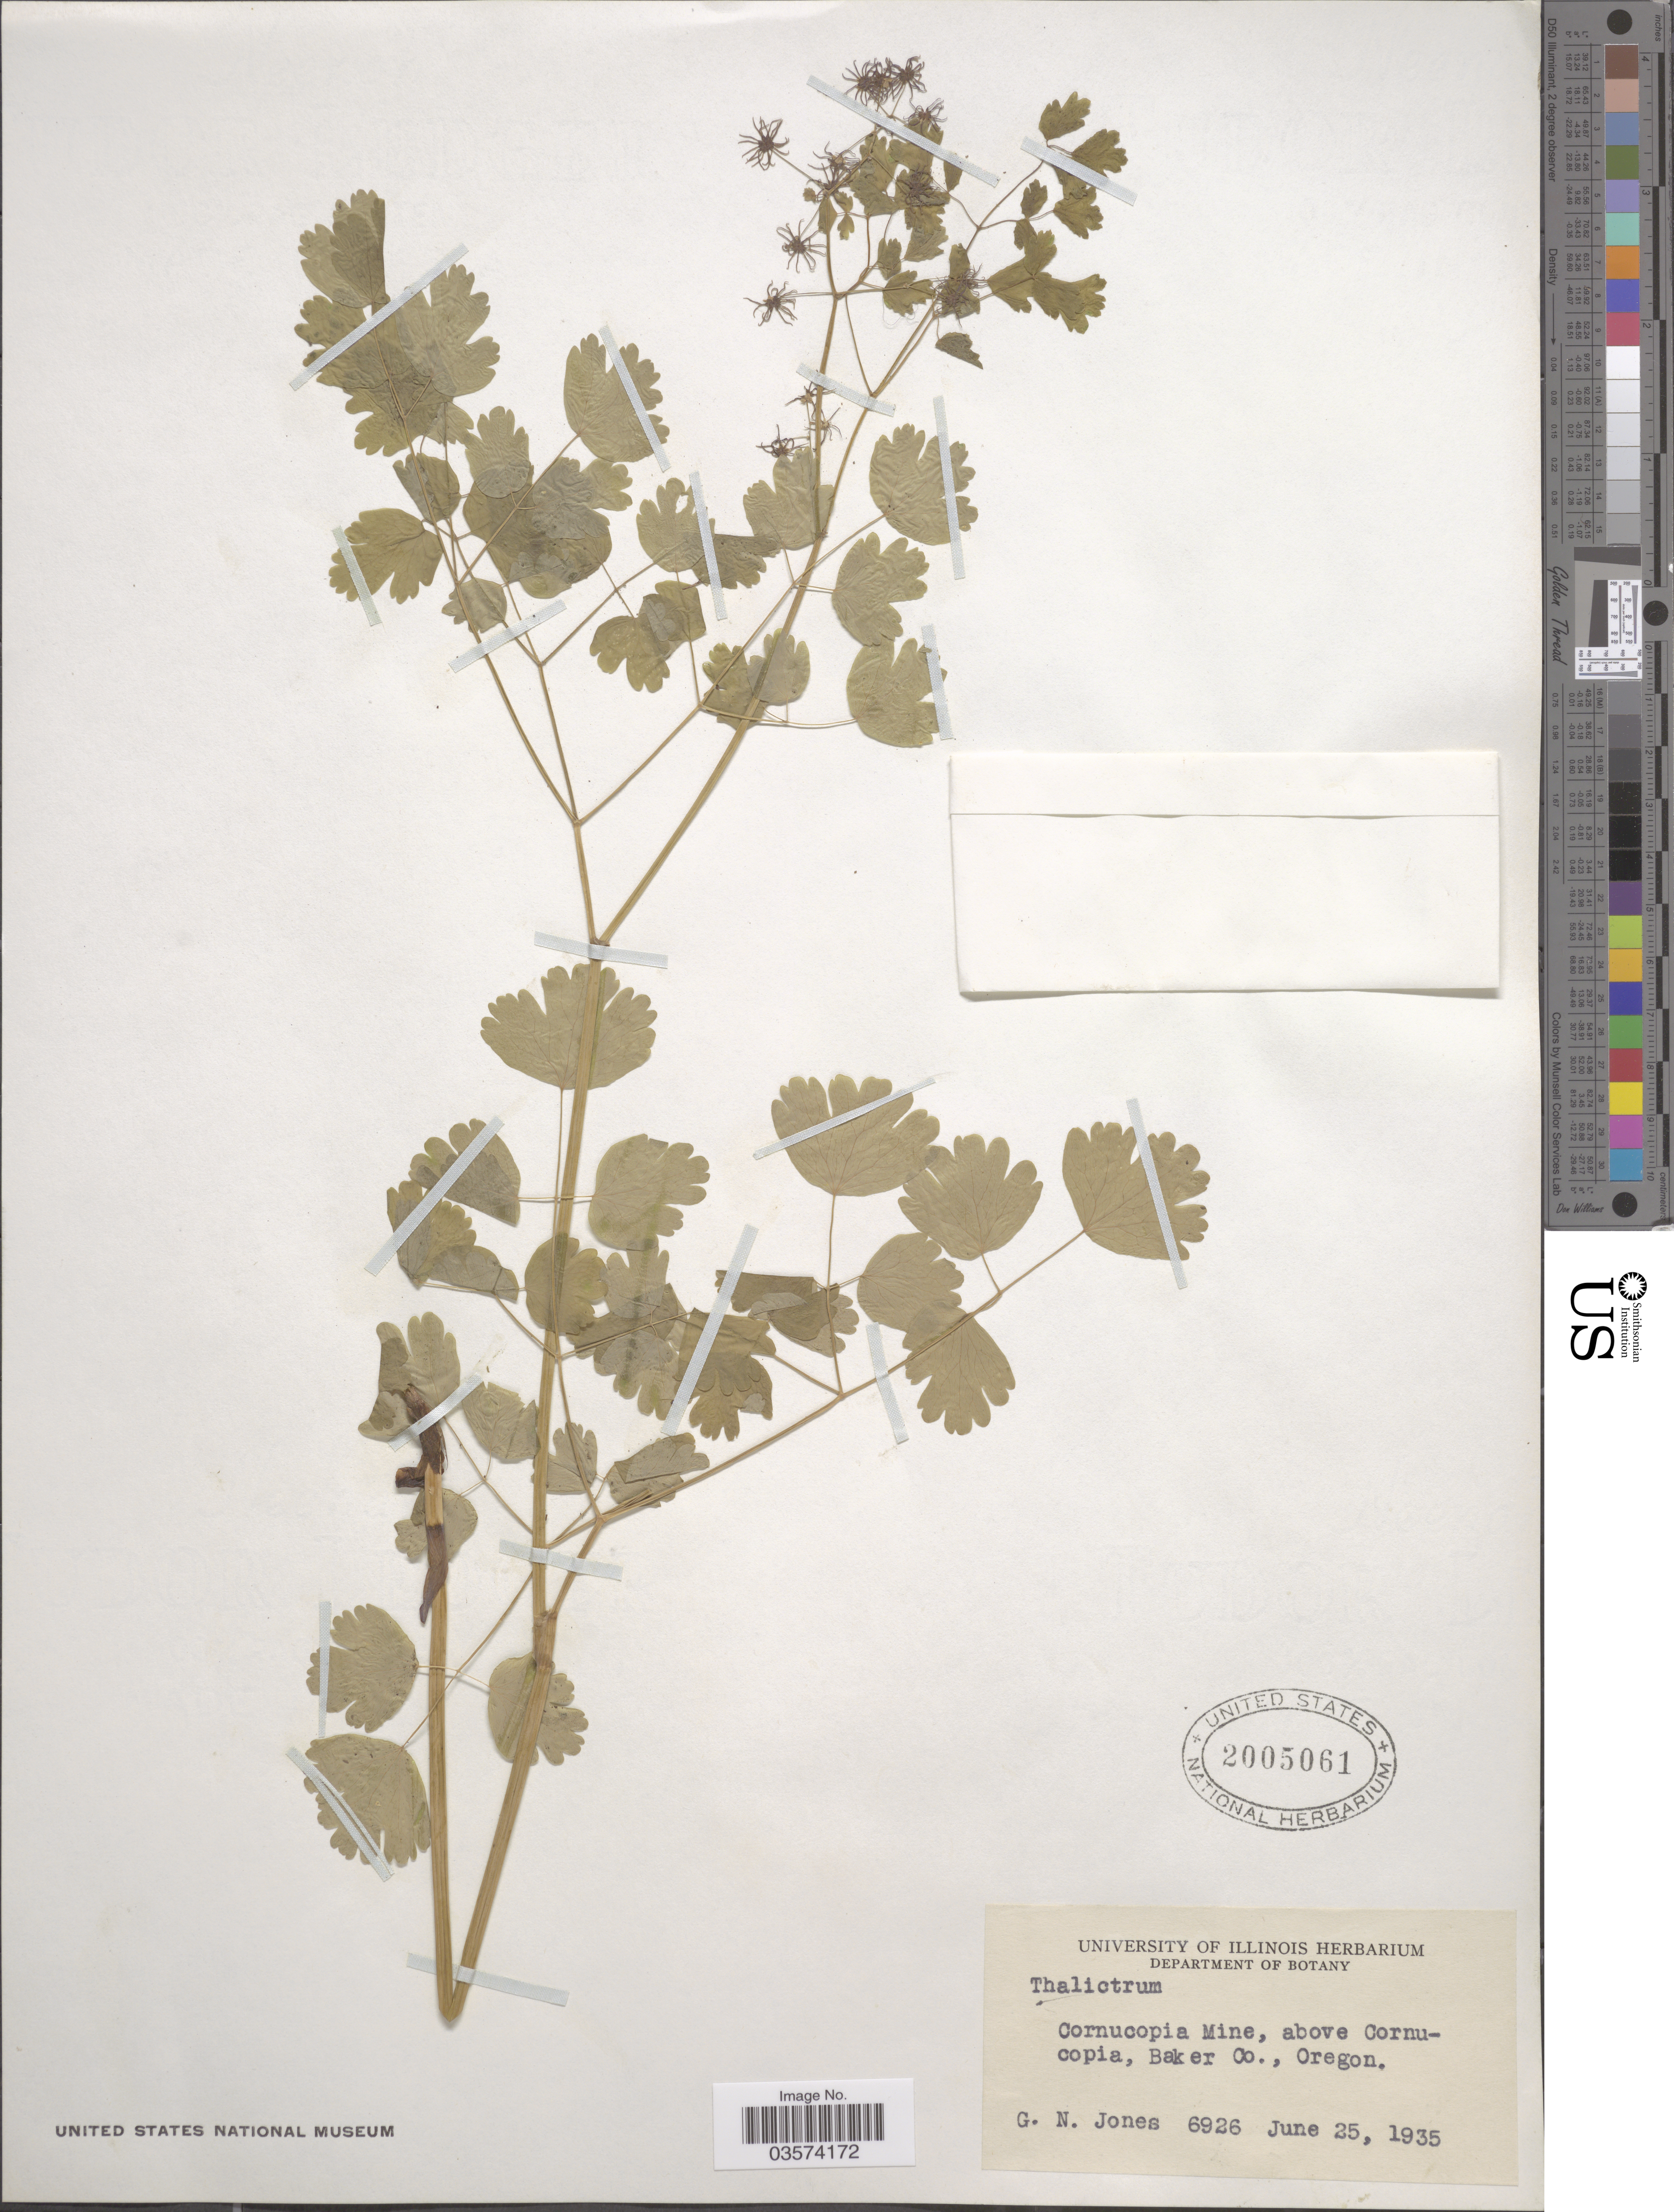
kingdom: Plantae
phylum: Tracheophyta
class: Magnoliopsida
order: Ranunculales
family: Ranunculaceae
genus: Thalictrum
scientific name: Thalictrum occidentale var. palousense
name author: H. St. John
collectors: G. N. Jones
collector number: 6926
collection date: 1935-06-25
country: United States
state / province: Oregon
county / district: Baker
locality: Cornucopia Mine, above Cornucopia, Baker Co.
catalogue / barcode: US 2005061